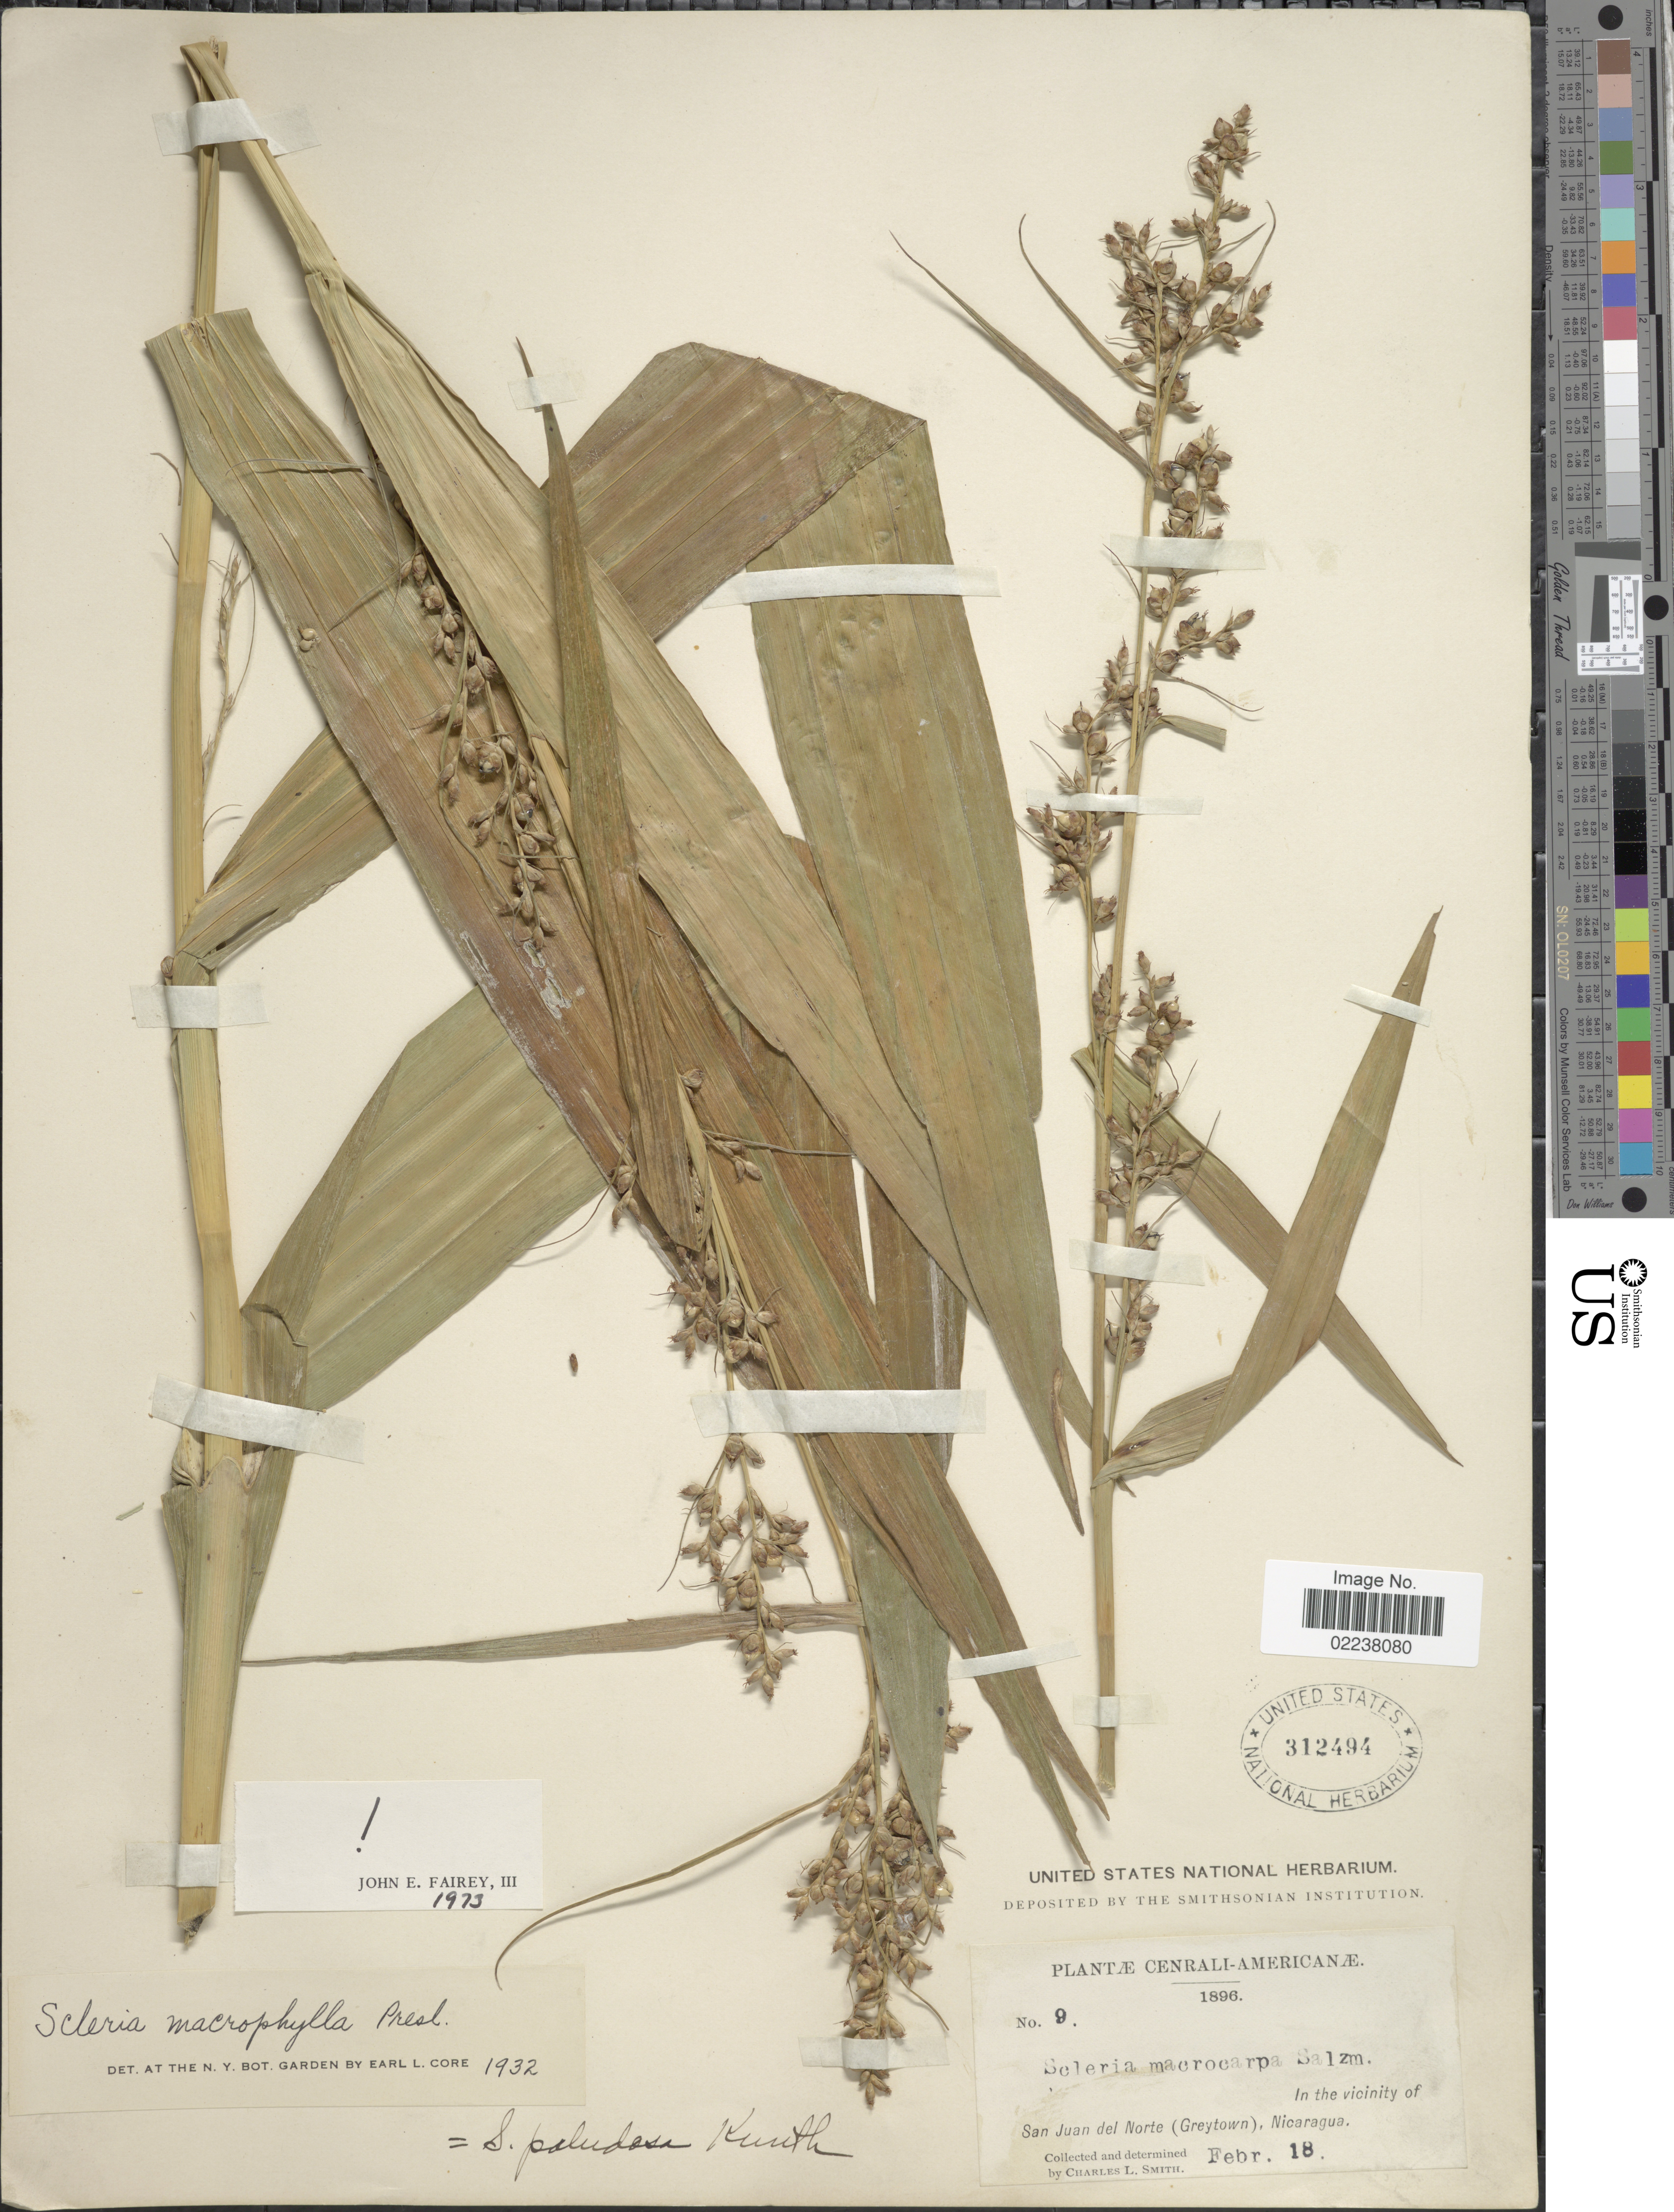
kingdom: Plantae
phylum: Tracheophyta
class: Liliopsida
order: Poales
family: Cyperaceae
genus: Scleria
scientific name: Scleria macrophylla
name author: J. Presl & C. Presl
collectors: C. L. Smith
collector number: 9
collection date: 1896-02-18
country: Nicaragua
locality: In the vicinity of San Juan del Norte (Greytown)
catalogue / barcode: US 312494